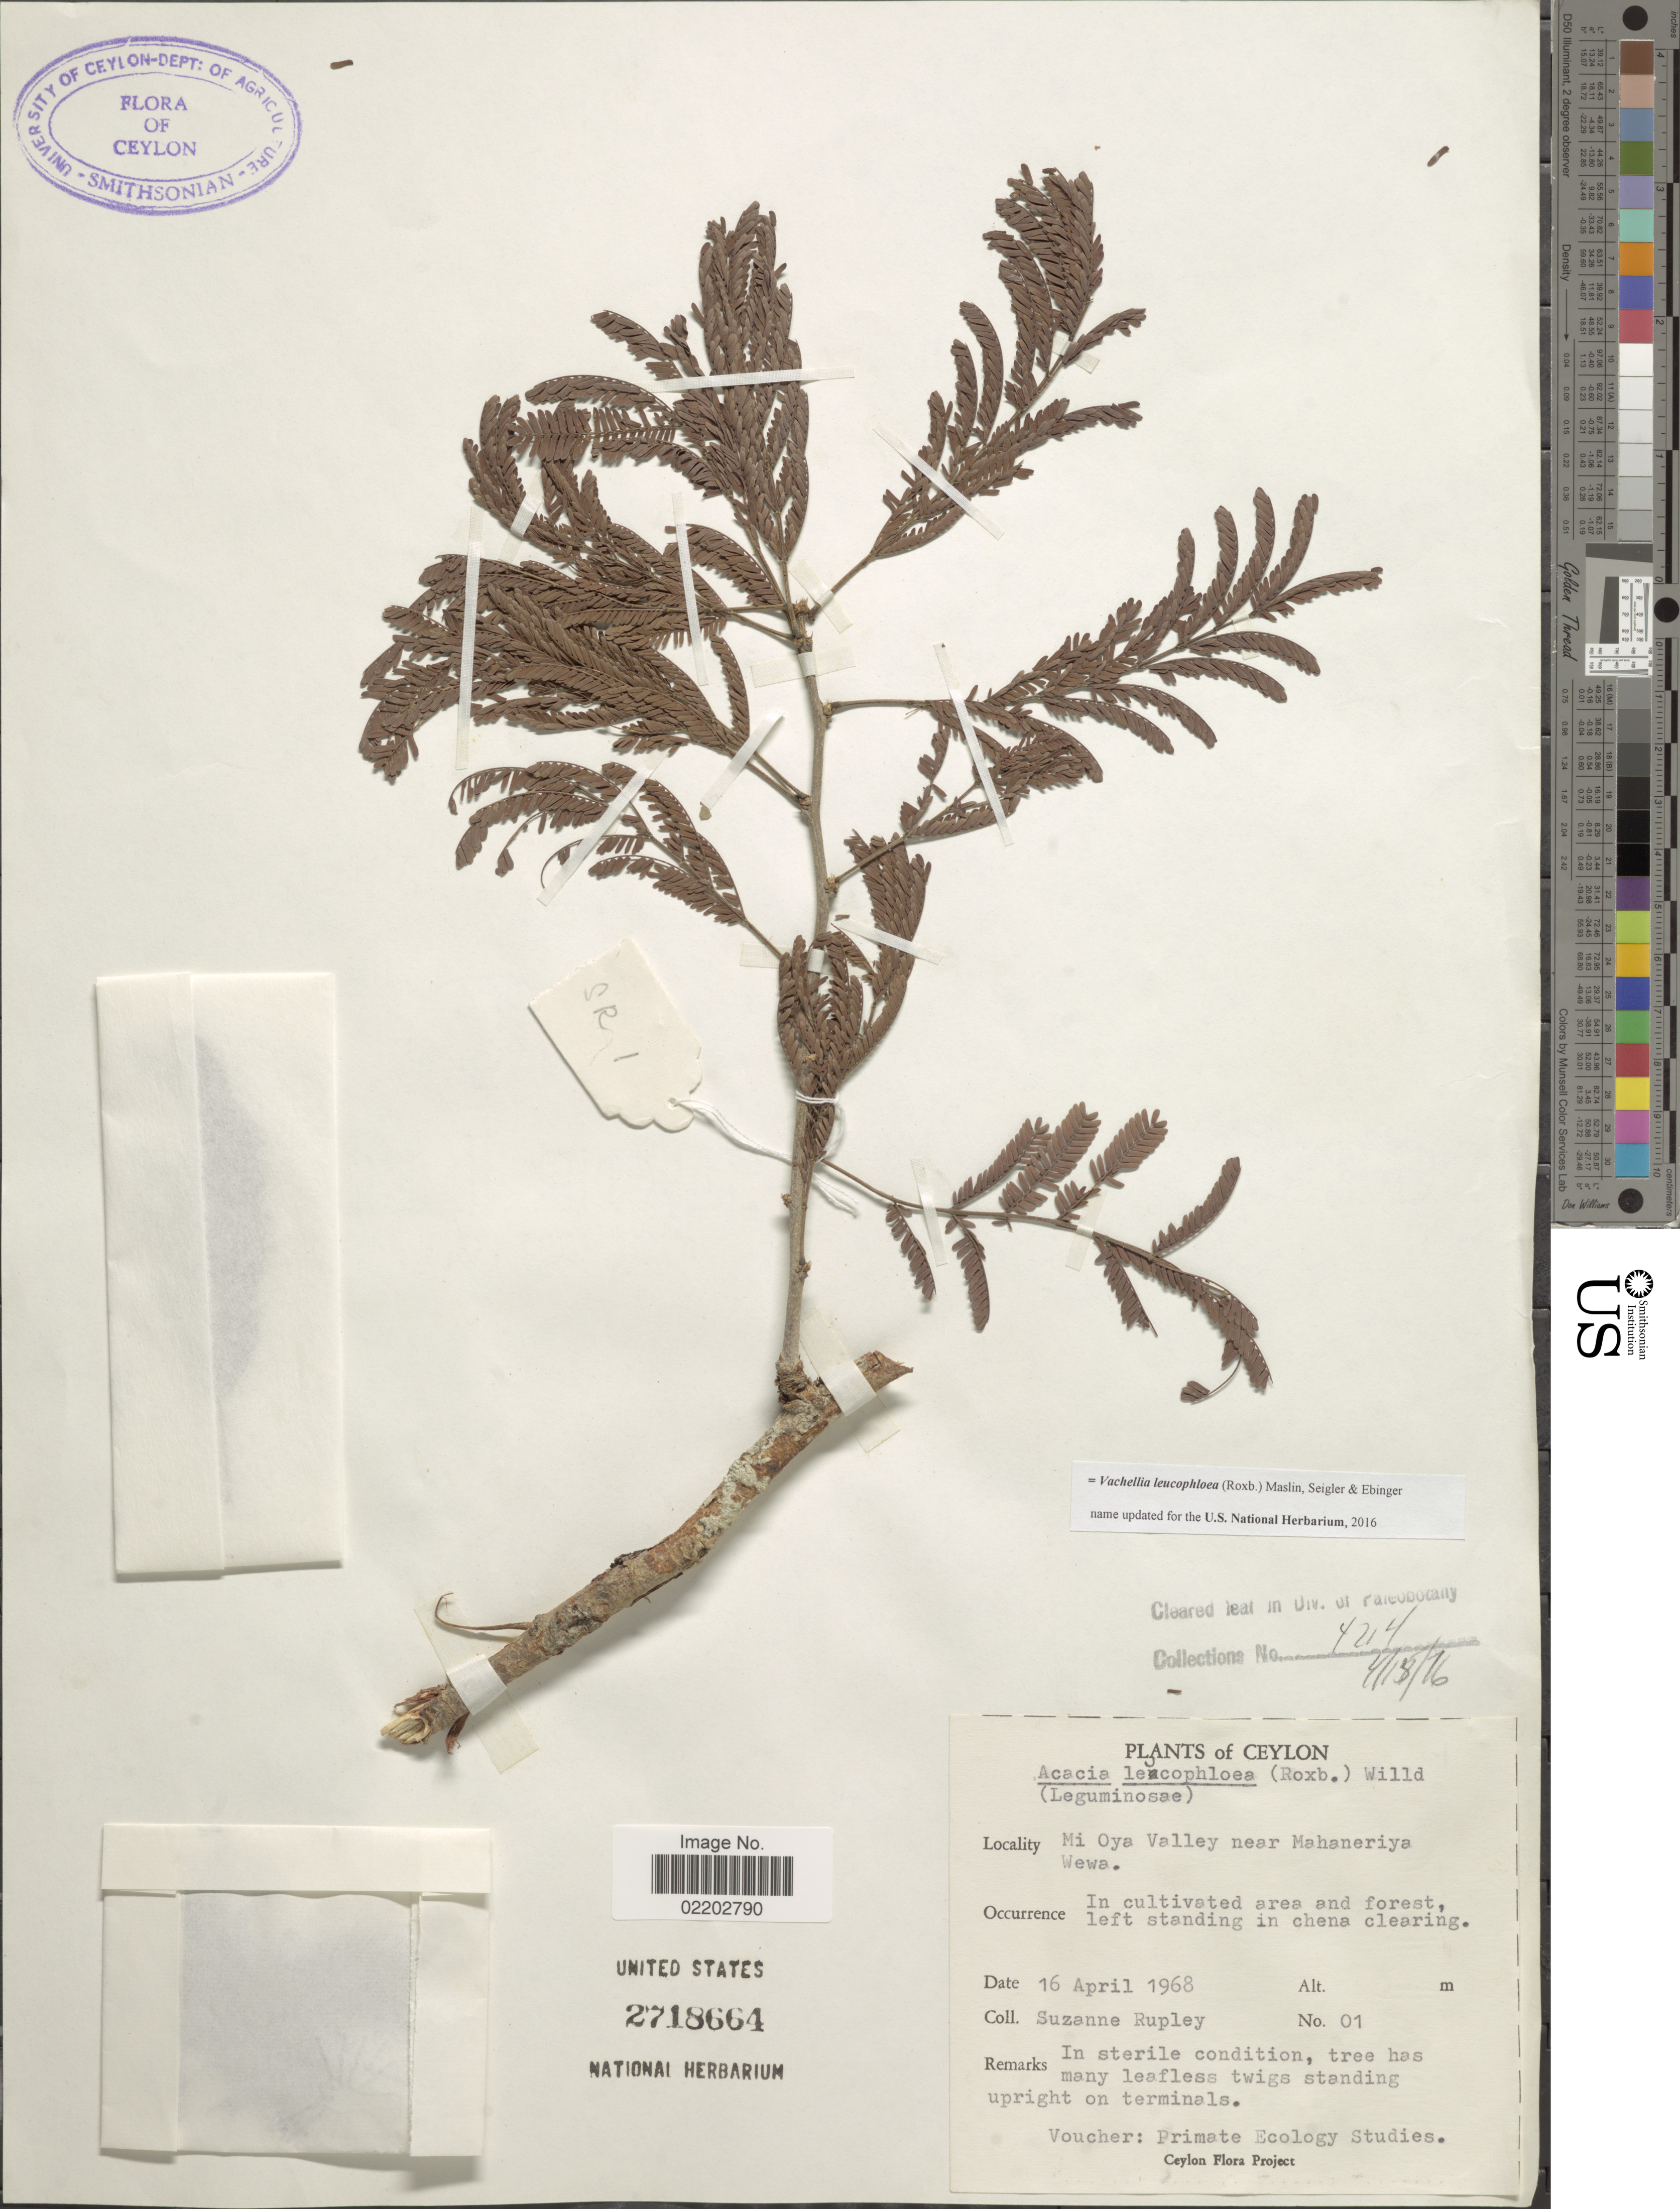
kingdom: Plantae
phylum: Tracheophyta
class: Magnoliopsida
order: Fabales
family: Fabaceae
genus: Vachellia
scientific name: Vachellia leucophloea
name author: (Roxb.) Maslin et al.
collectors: S. Ripley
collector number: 01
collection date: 1968-04-16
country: Sri Lanka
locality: Ceylon, Mi Oya Valley near Mahaneriya Wewa, in cultivated area and forest, left standing in chena clearing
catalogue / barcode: US 2718664